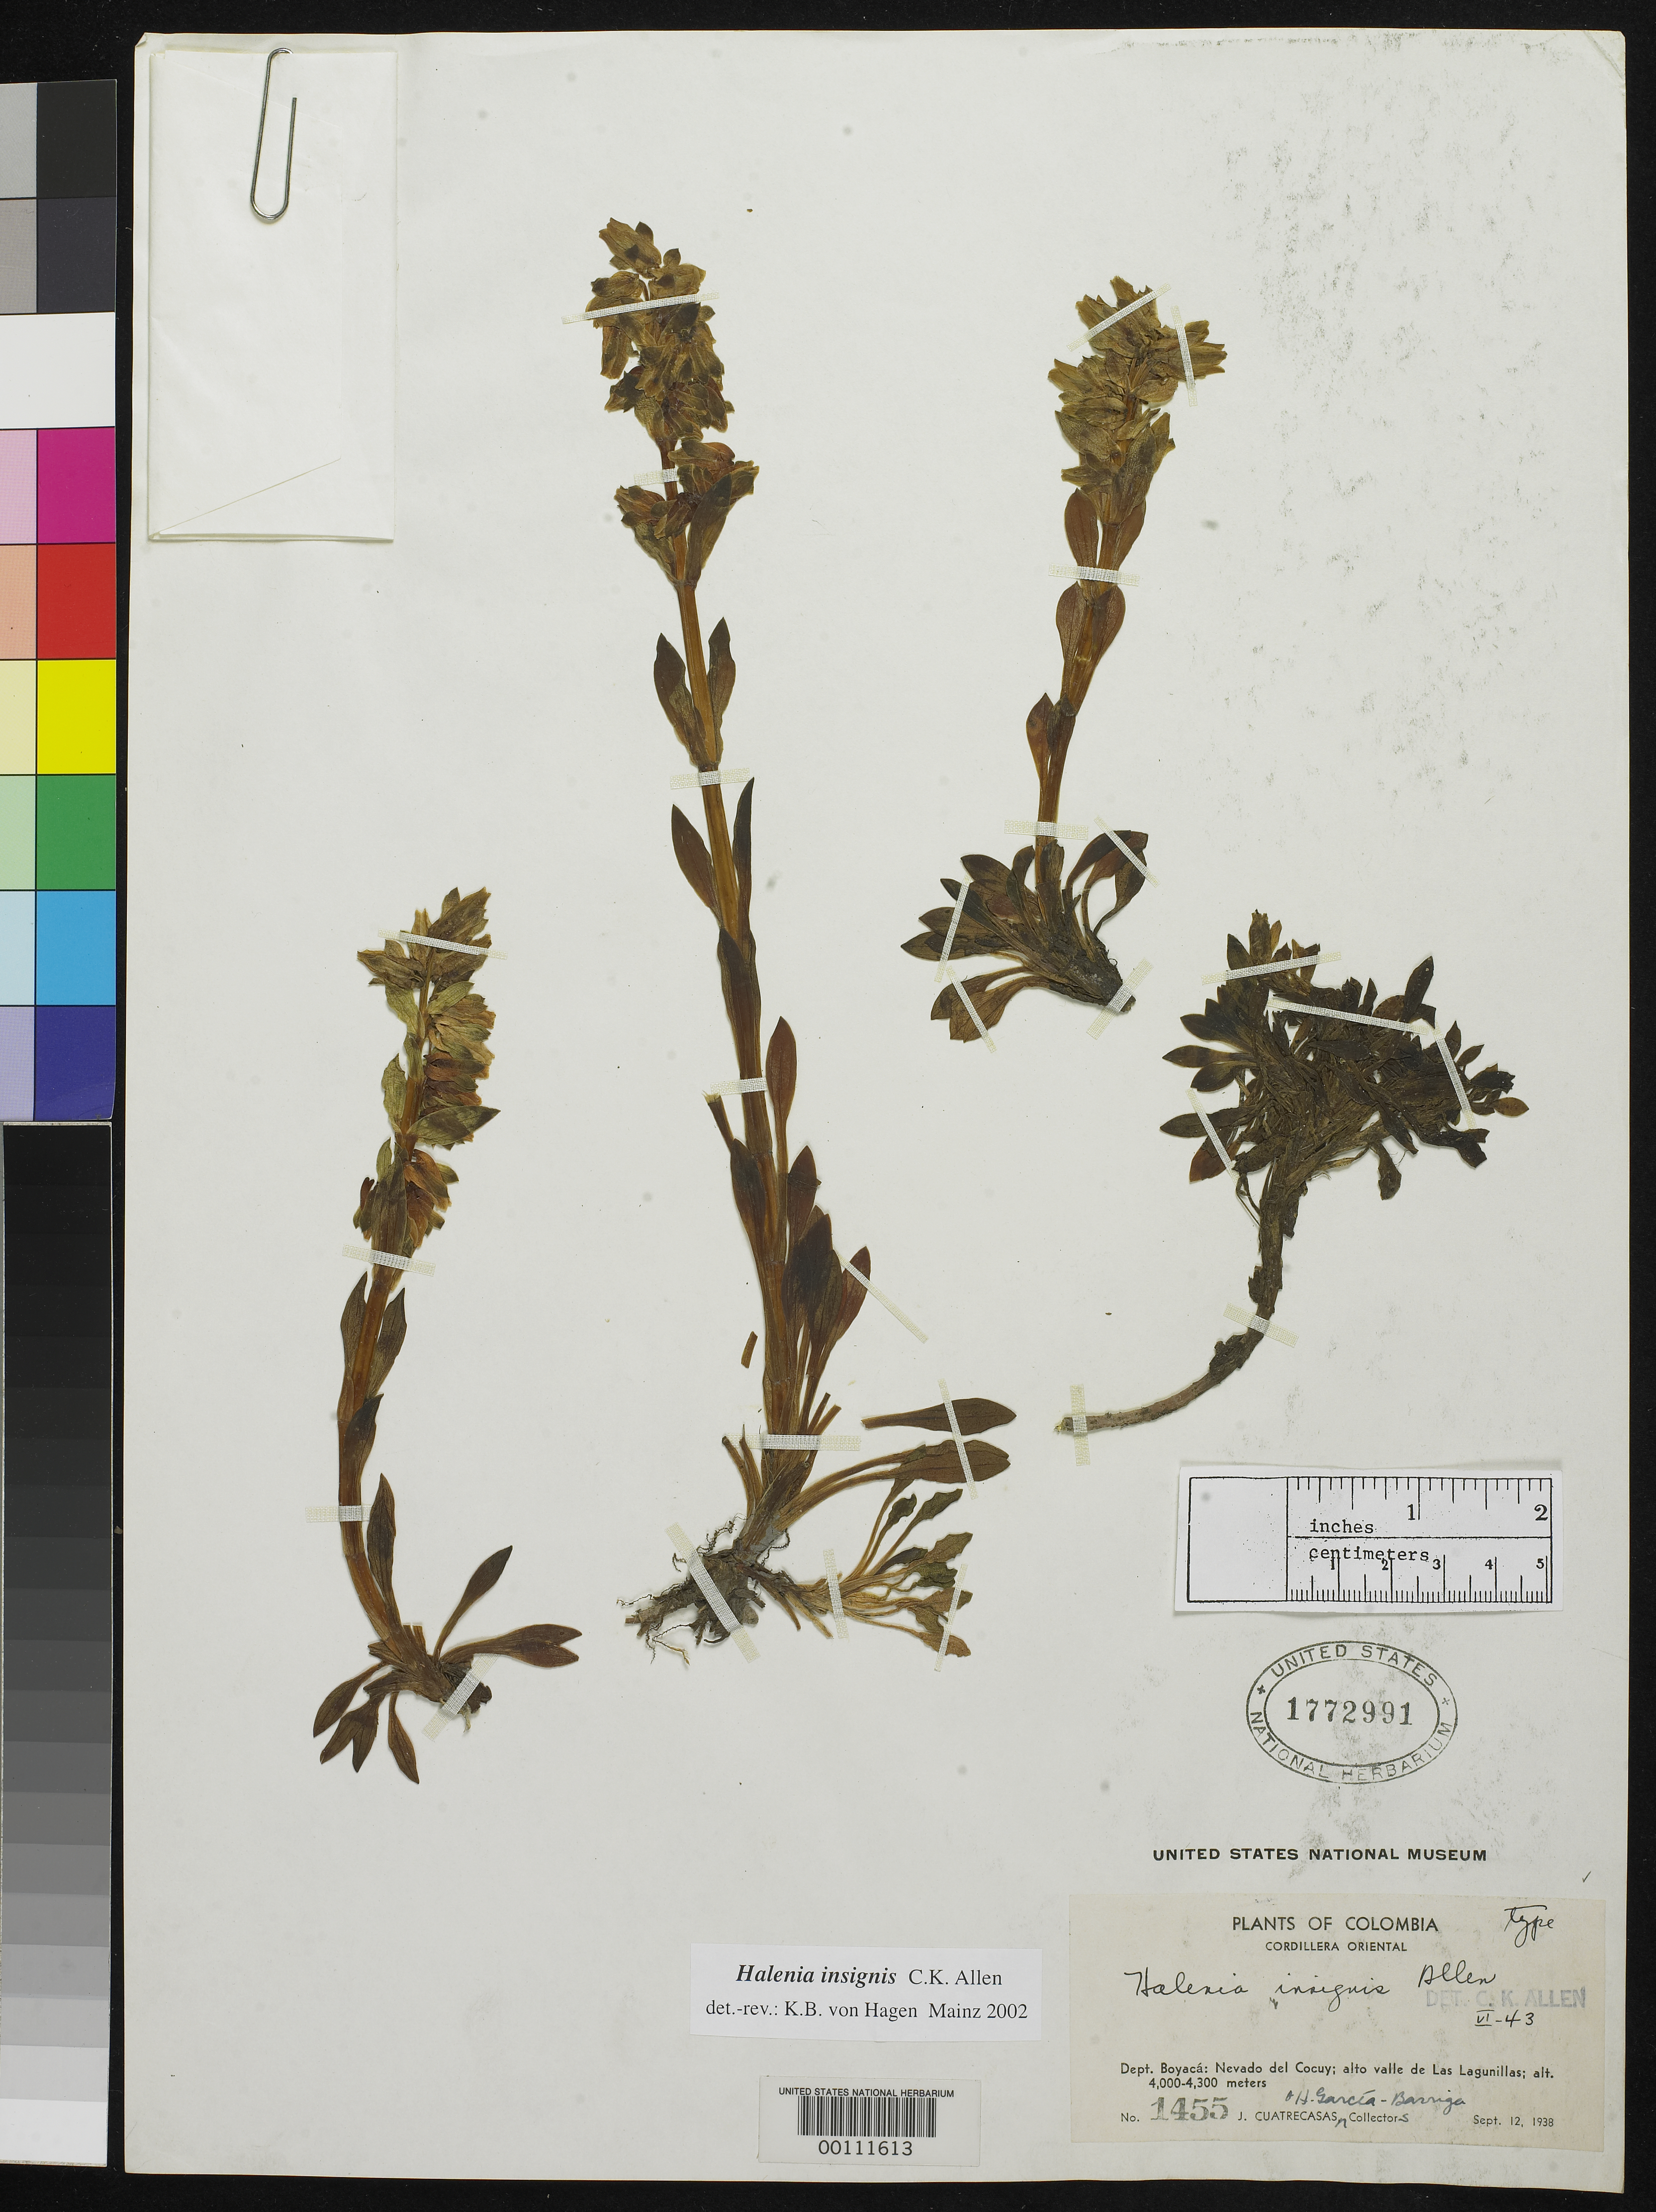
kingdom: Plantae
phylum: Tracheophyta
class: Magnoliopsida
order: Gentianales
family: Gentianaceae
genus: Halenia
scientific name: Halenia insignis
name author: C.K. Allen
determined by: Hagen, K. B. von, (MJG)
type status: Holotype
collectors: J. Cuatrecasas & H. García Barriga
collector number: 1455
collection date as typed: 12 Sep 1938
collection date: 1938-09-12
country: Colombia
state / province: Boyacá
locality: Nevada del Cocuy, Las Lagunillas.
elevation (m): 4000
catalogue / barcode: US 1772991